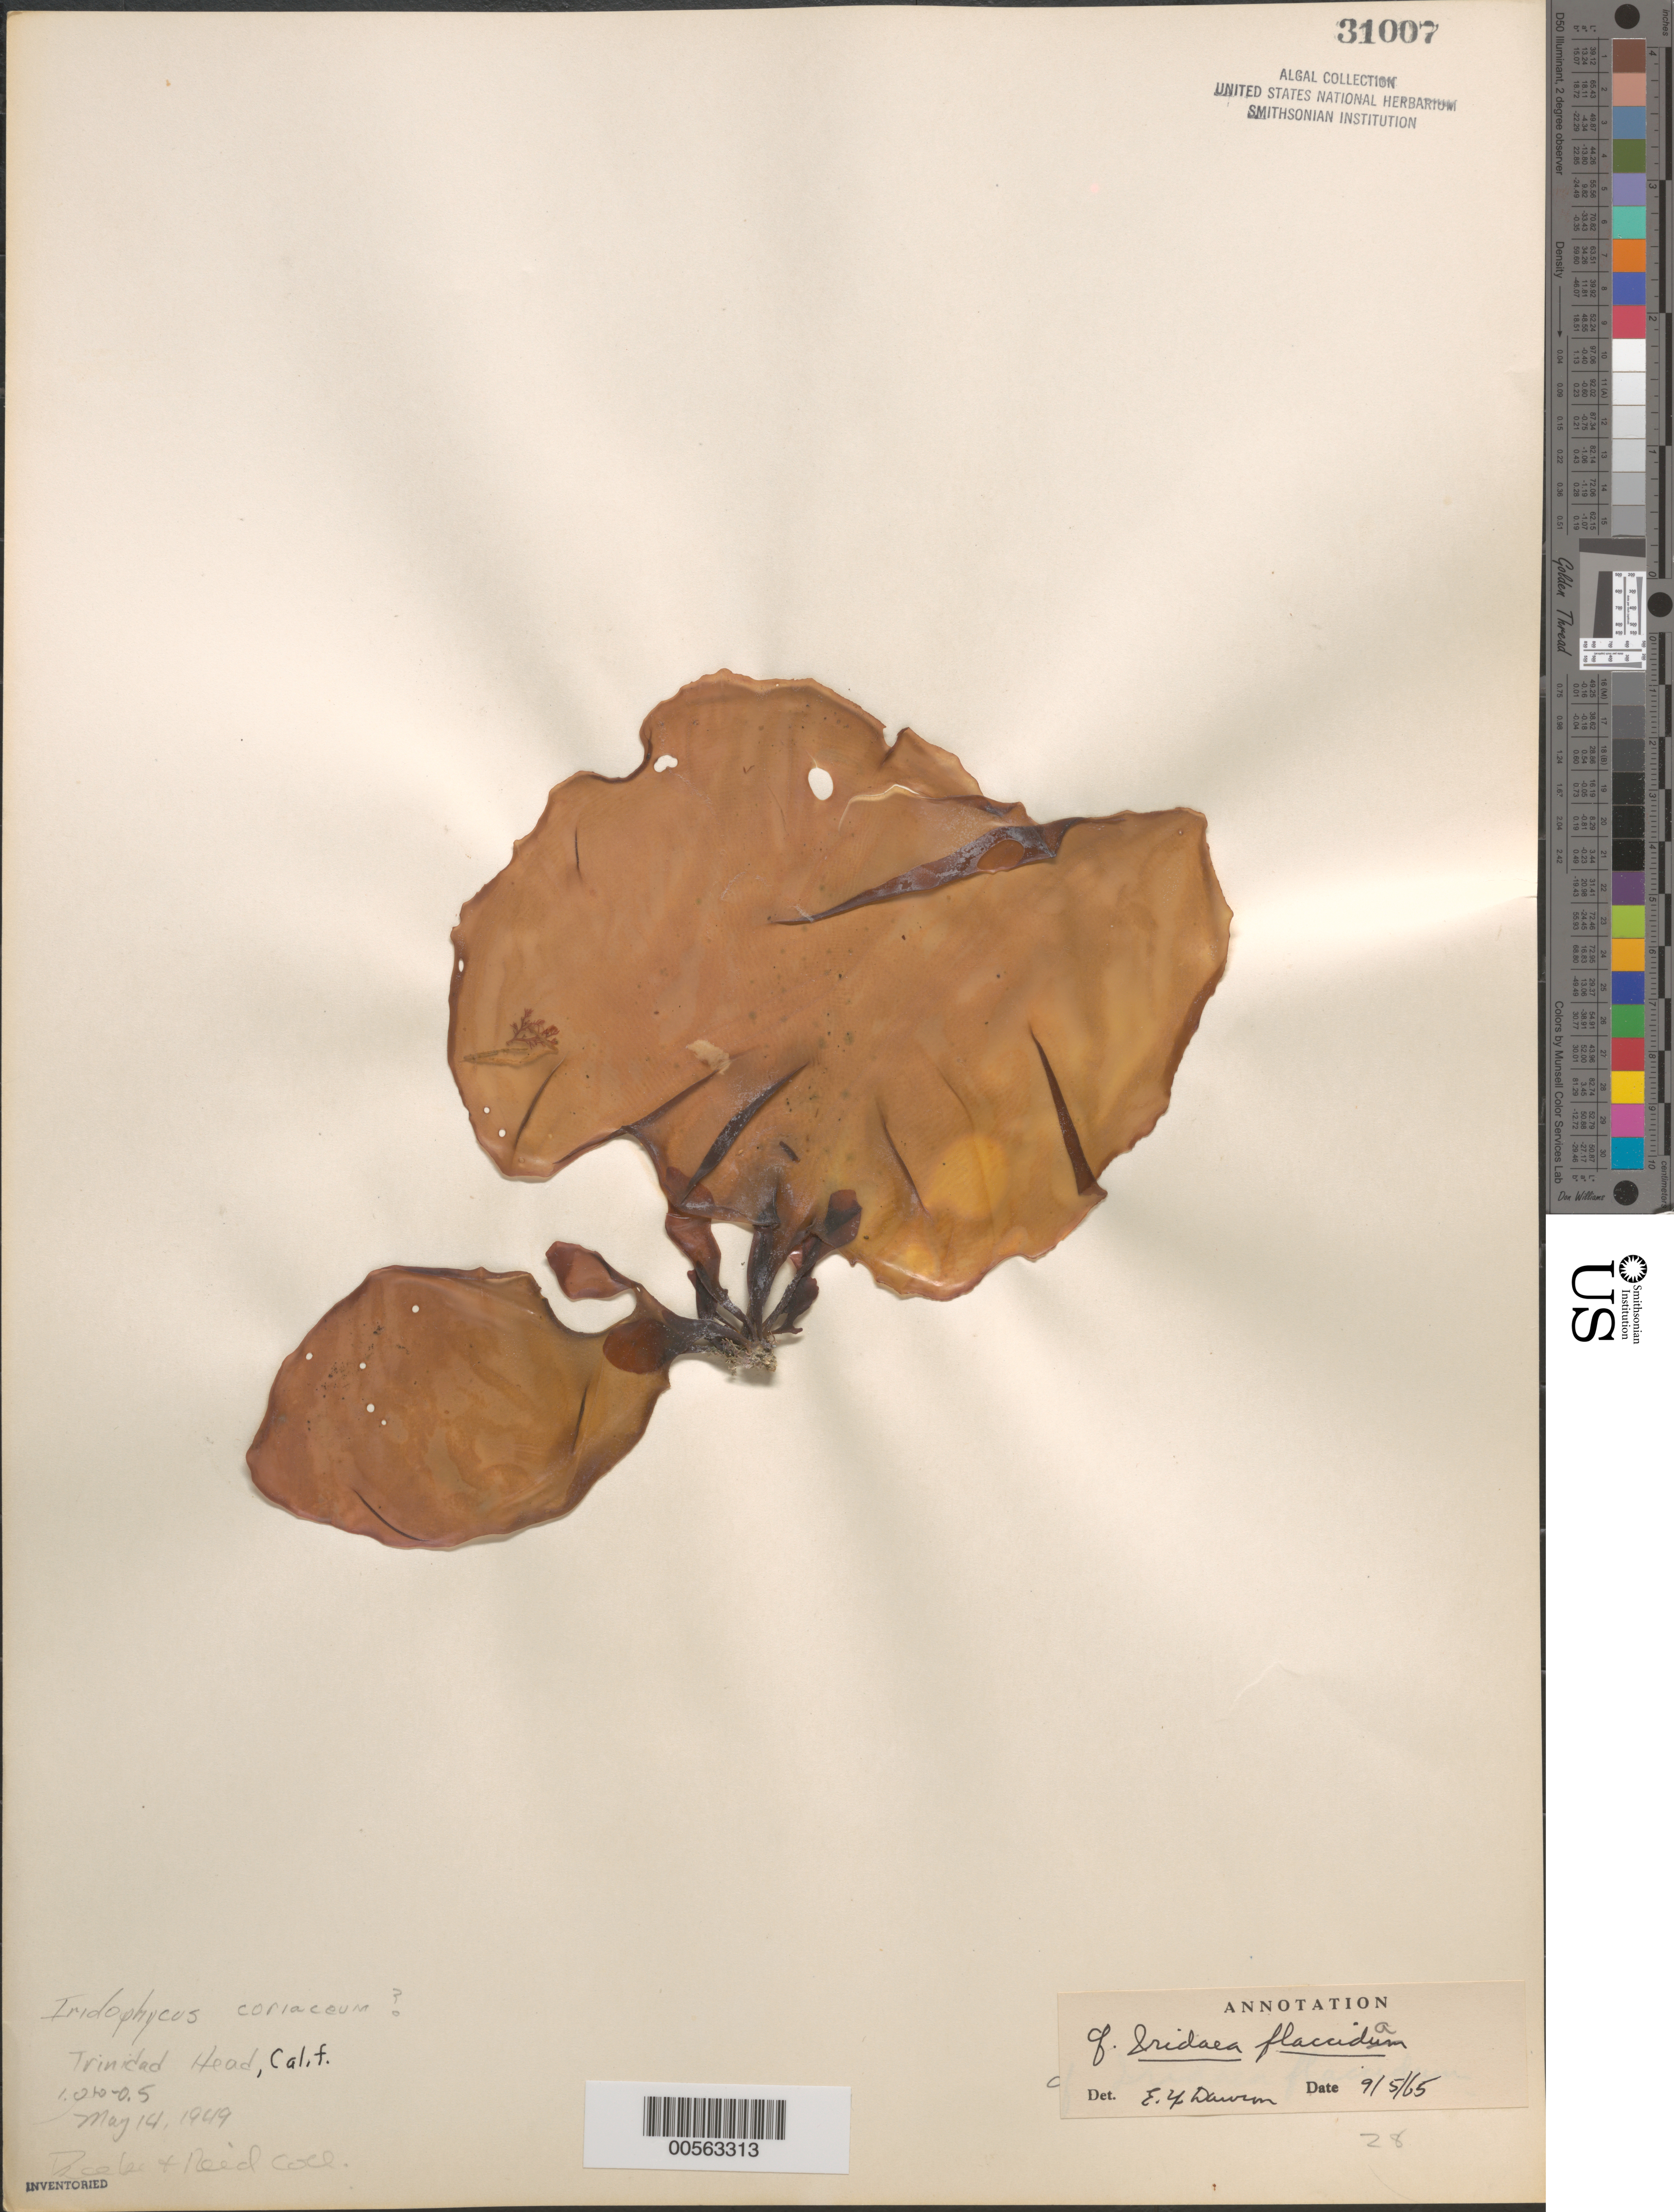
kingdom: Plantae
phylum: Rhodophyta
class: Florideophyceae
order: Gigartinales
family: Gigartinaceae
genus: Mazzaella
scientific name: Mazzaella flaccida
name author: (Setchell & N.L. Gardner) Fredericq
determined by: Algae name updating Project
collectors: E. Beebe & C. Reid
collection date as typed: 14 May 1949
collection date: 1949-05-14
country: United States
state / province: California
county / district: Humboldt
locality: Trinidad Head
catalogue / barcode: US 31007